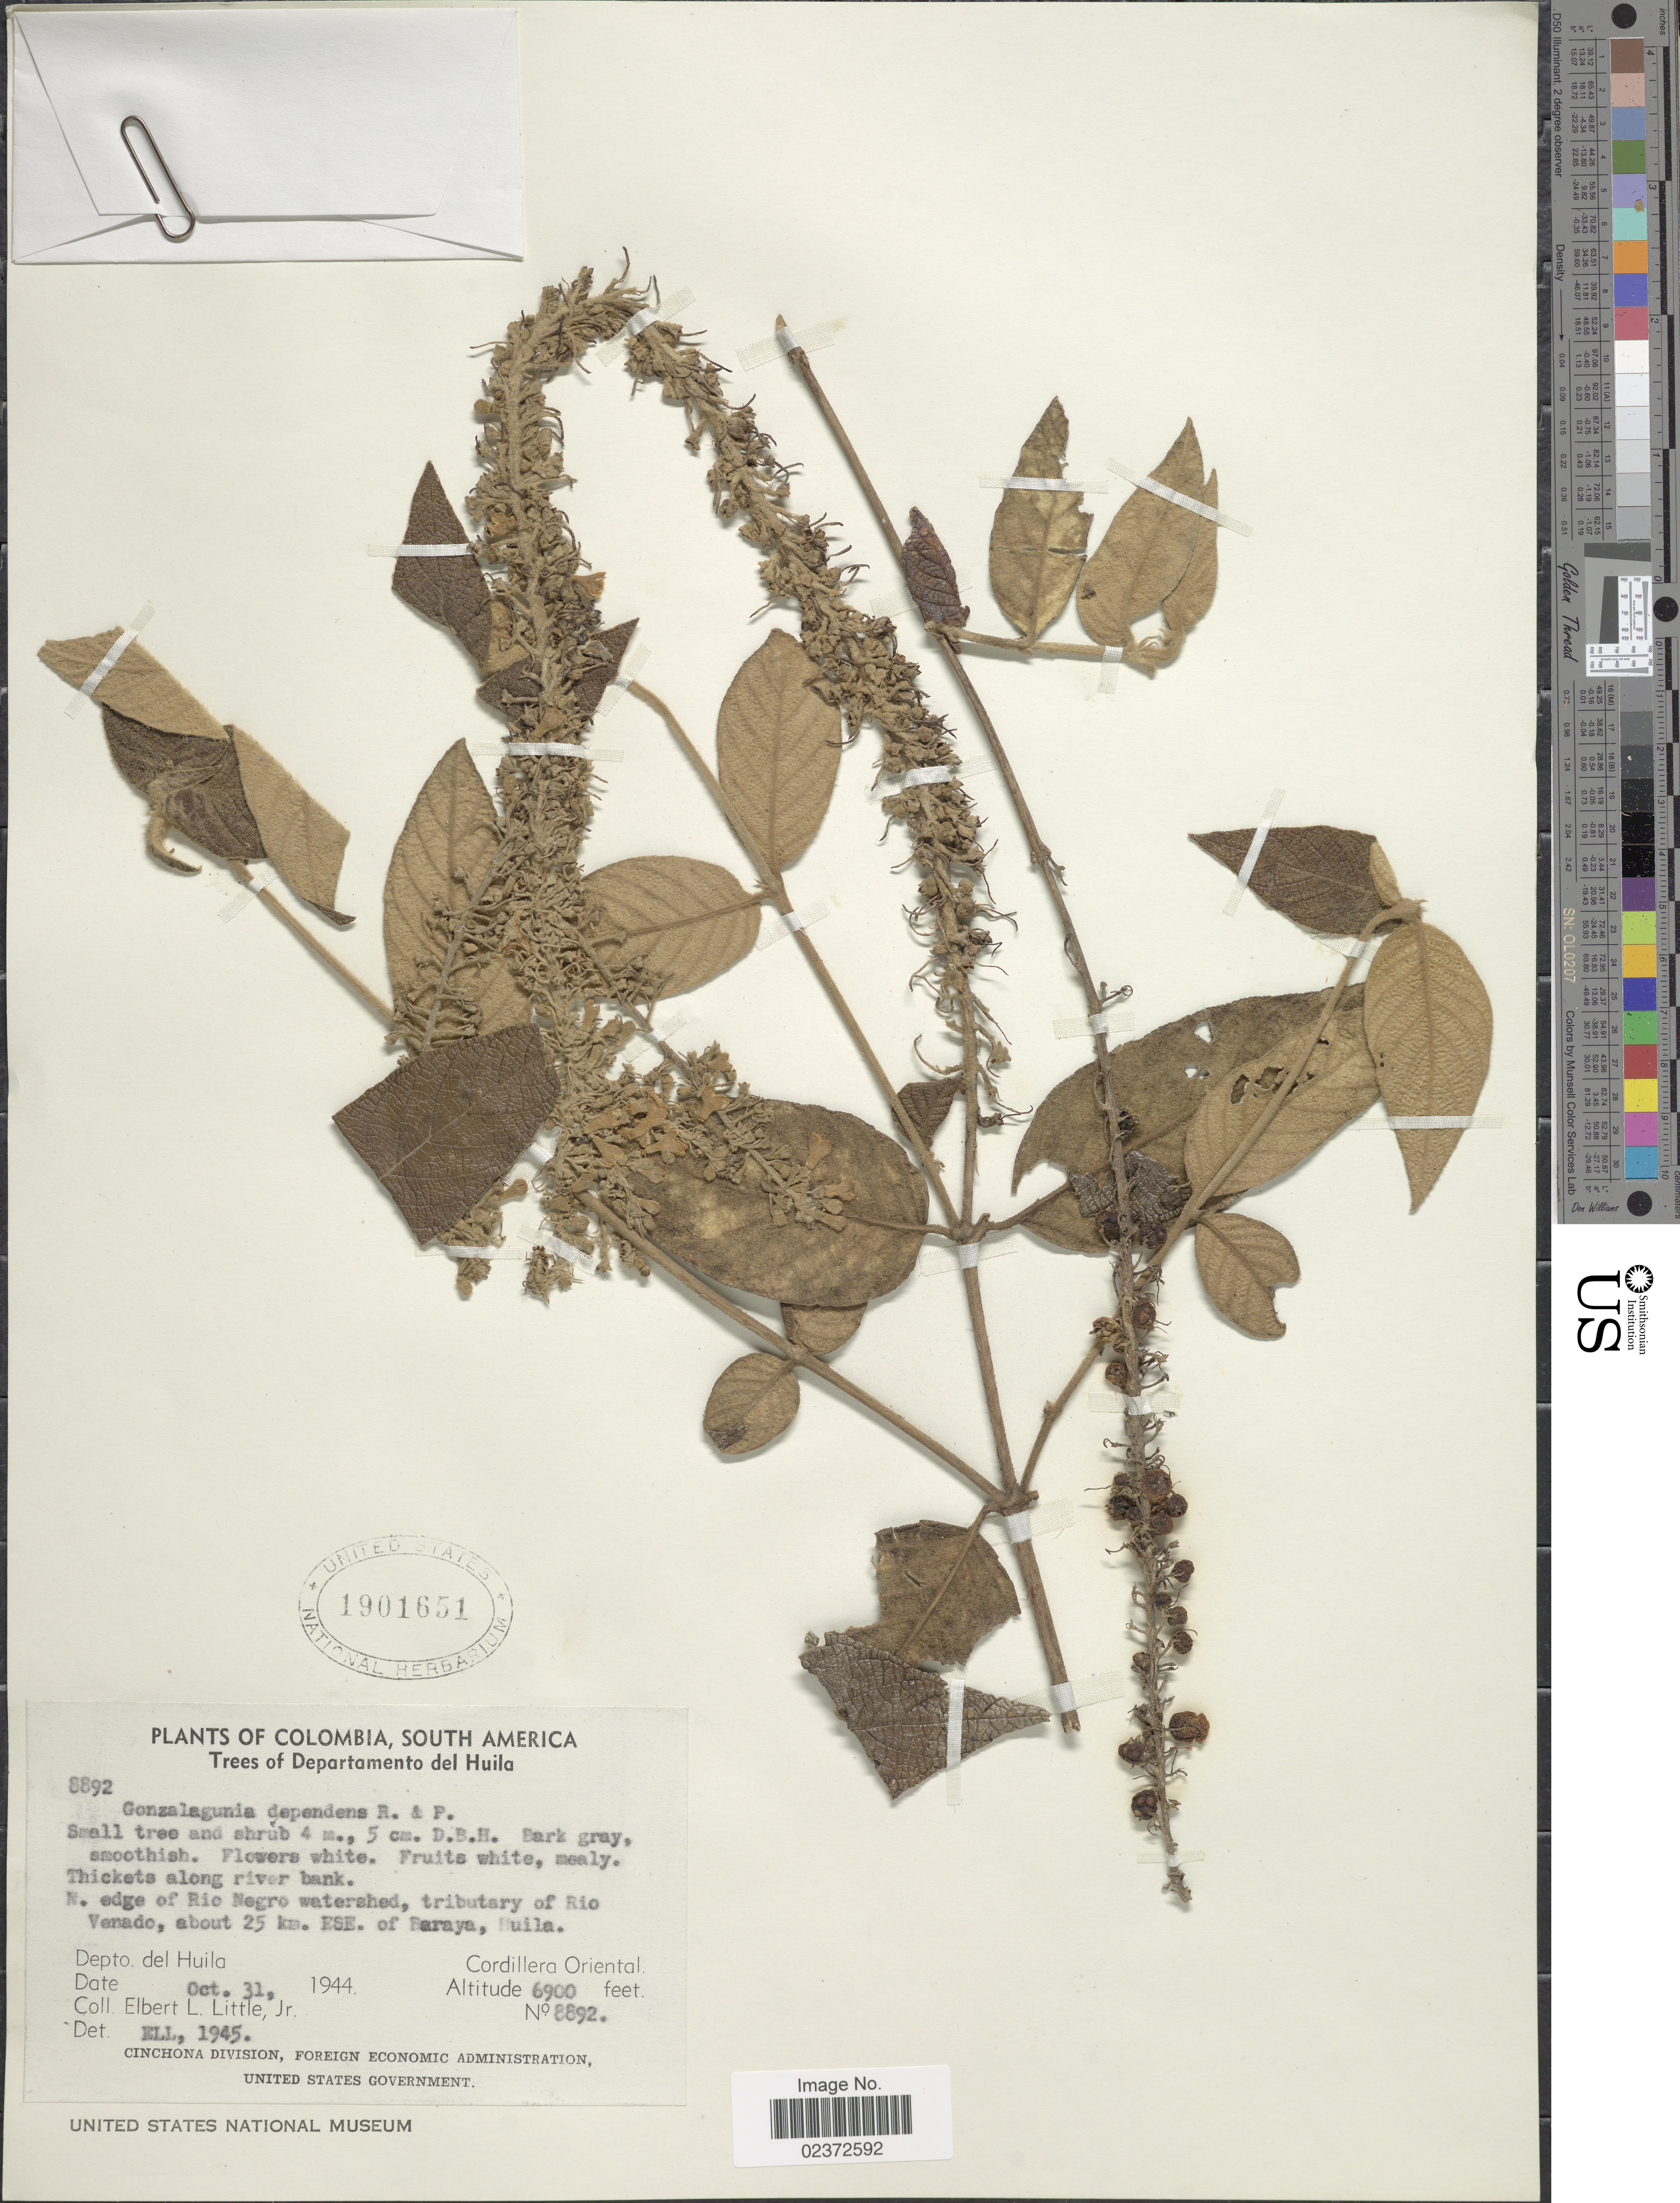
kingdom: Plantae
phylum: Tracheophyta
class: Magnoliopsida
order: Gentianales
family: Rubiaceae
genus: Gonzalagunia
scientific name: Gonzalagunia dependens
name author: Ruiz & Pav.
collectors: E. L. Little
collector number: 8892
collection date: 1944-10-31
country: Colombia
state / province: Huila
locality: N. edge of Rio Negro watershed, tributary of Rio Venado, about 25 km. ESE. of Baraya, Huila. Depto. del Huila. Cordillera Oriental.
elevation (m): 2103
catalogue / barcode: US 1901651